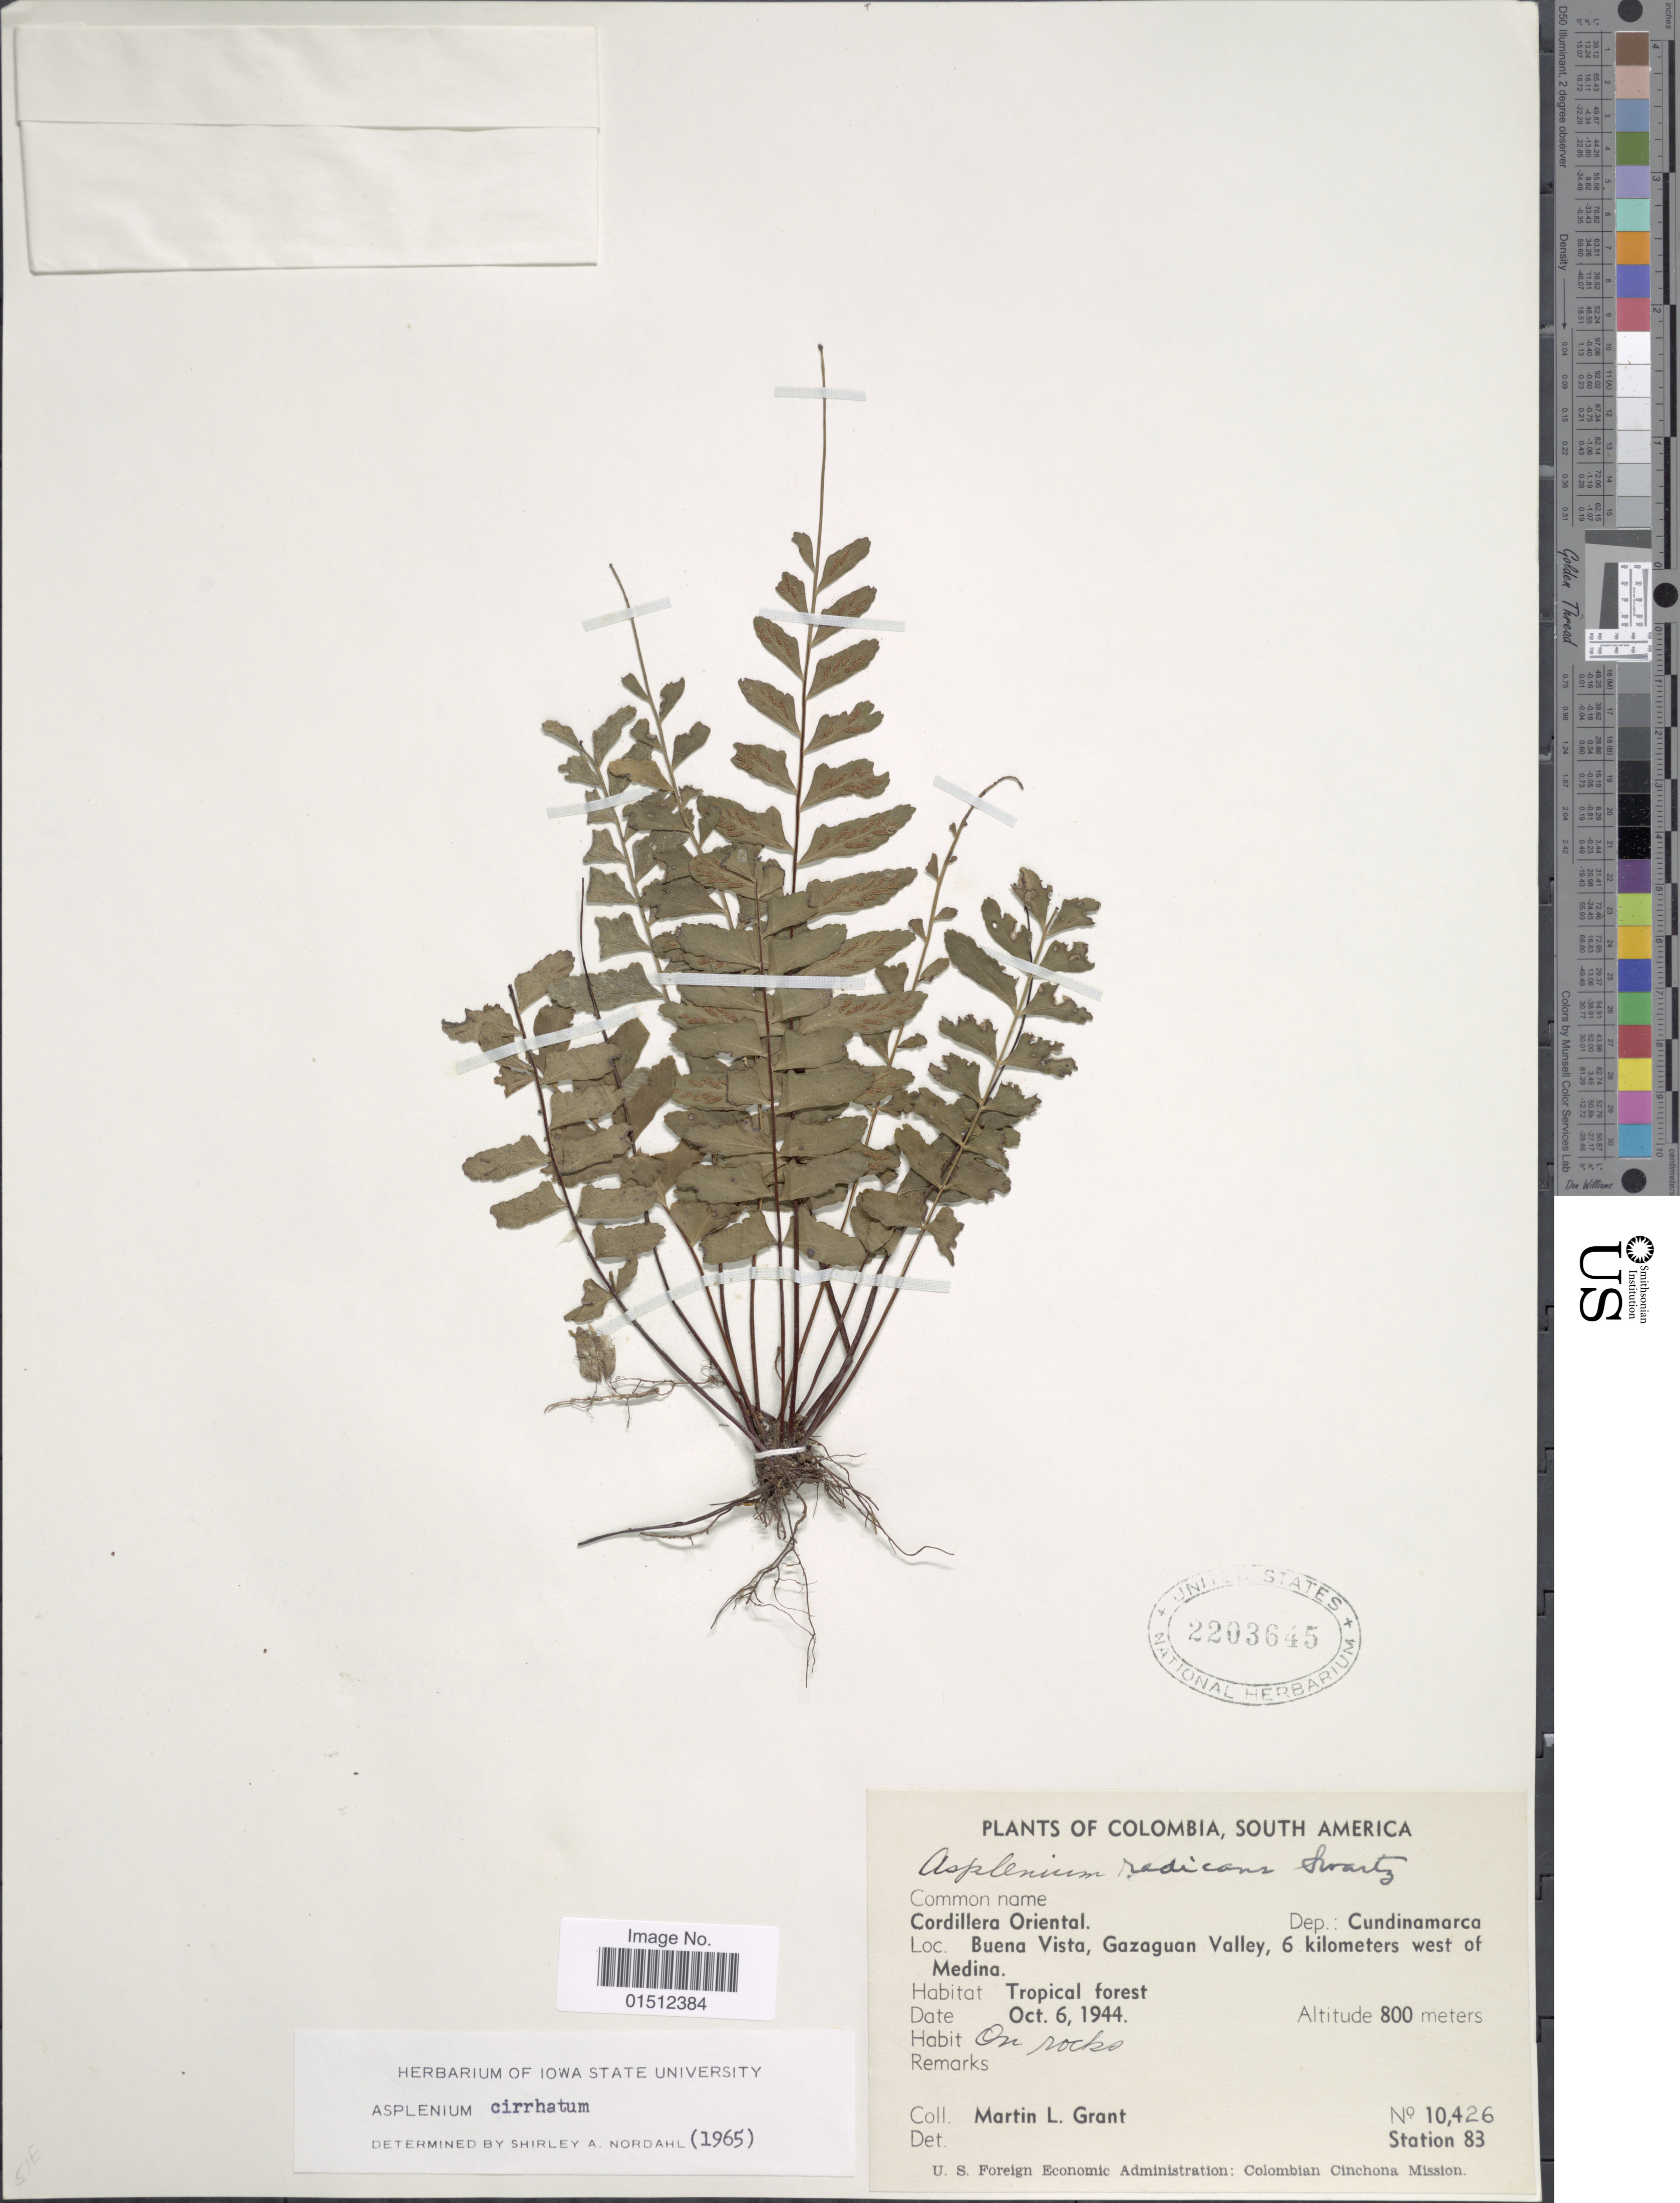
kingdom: Plantae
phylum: Tracheophyta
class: Polypodiopsida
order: Polypodiales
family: Aspleniaceae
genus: Asplenium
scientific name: Asplenium radicans var. cirrhatum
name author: (Rich. ex Willd.) Rosenst.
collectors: M. L. Grant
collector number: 10426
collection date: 1944-10-06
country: Colombia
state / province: Cundinamarca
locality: Colombia, South America, Cordillera Oriental, Buena Vista, Gazaguan Valley, 6 kilometers west of Medina.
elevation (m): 800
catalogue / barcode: US 2203645